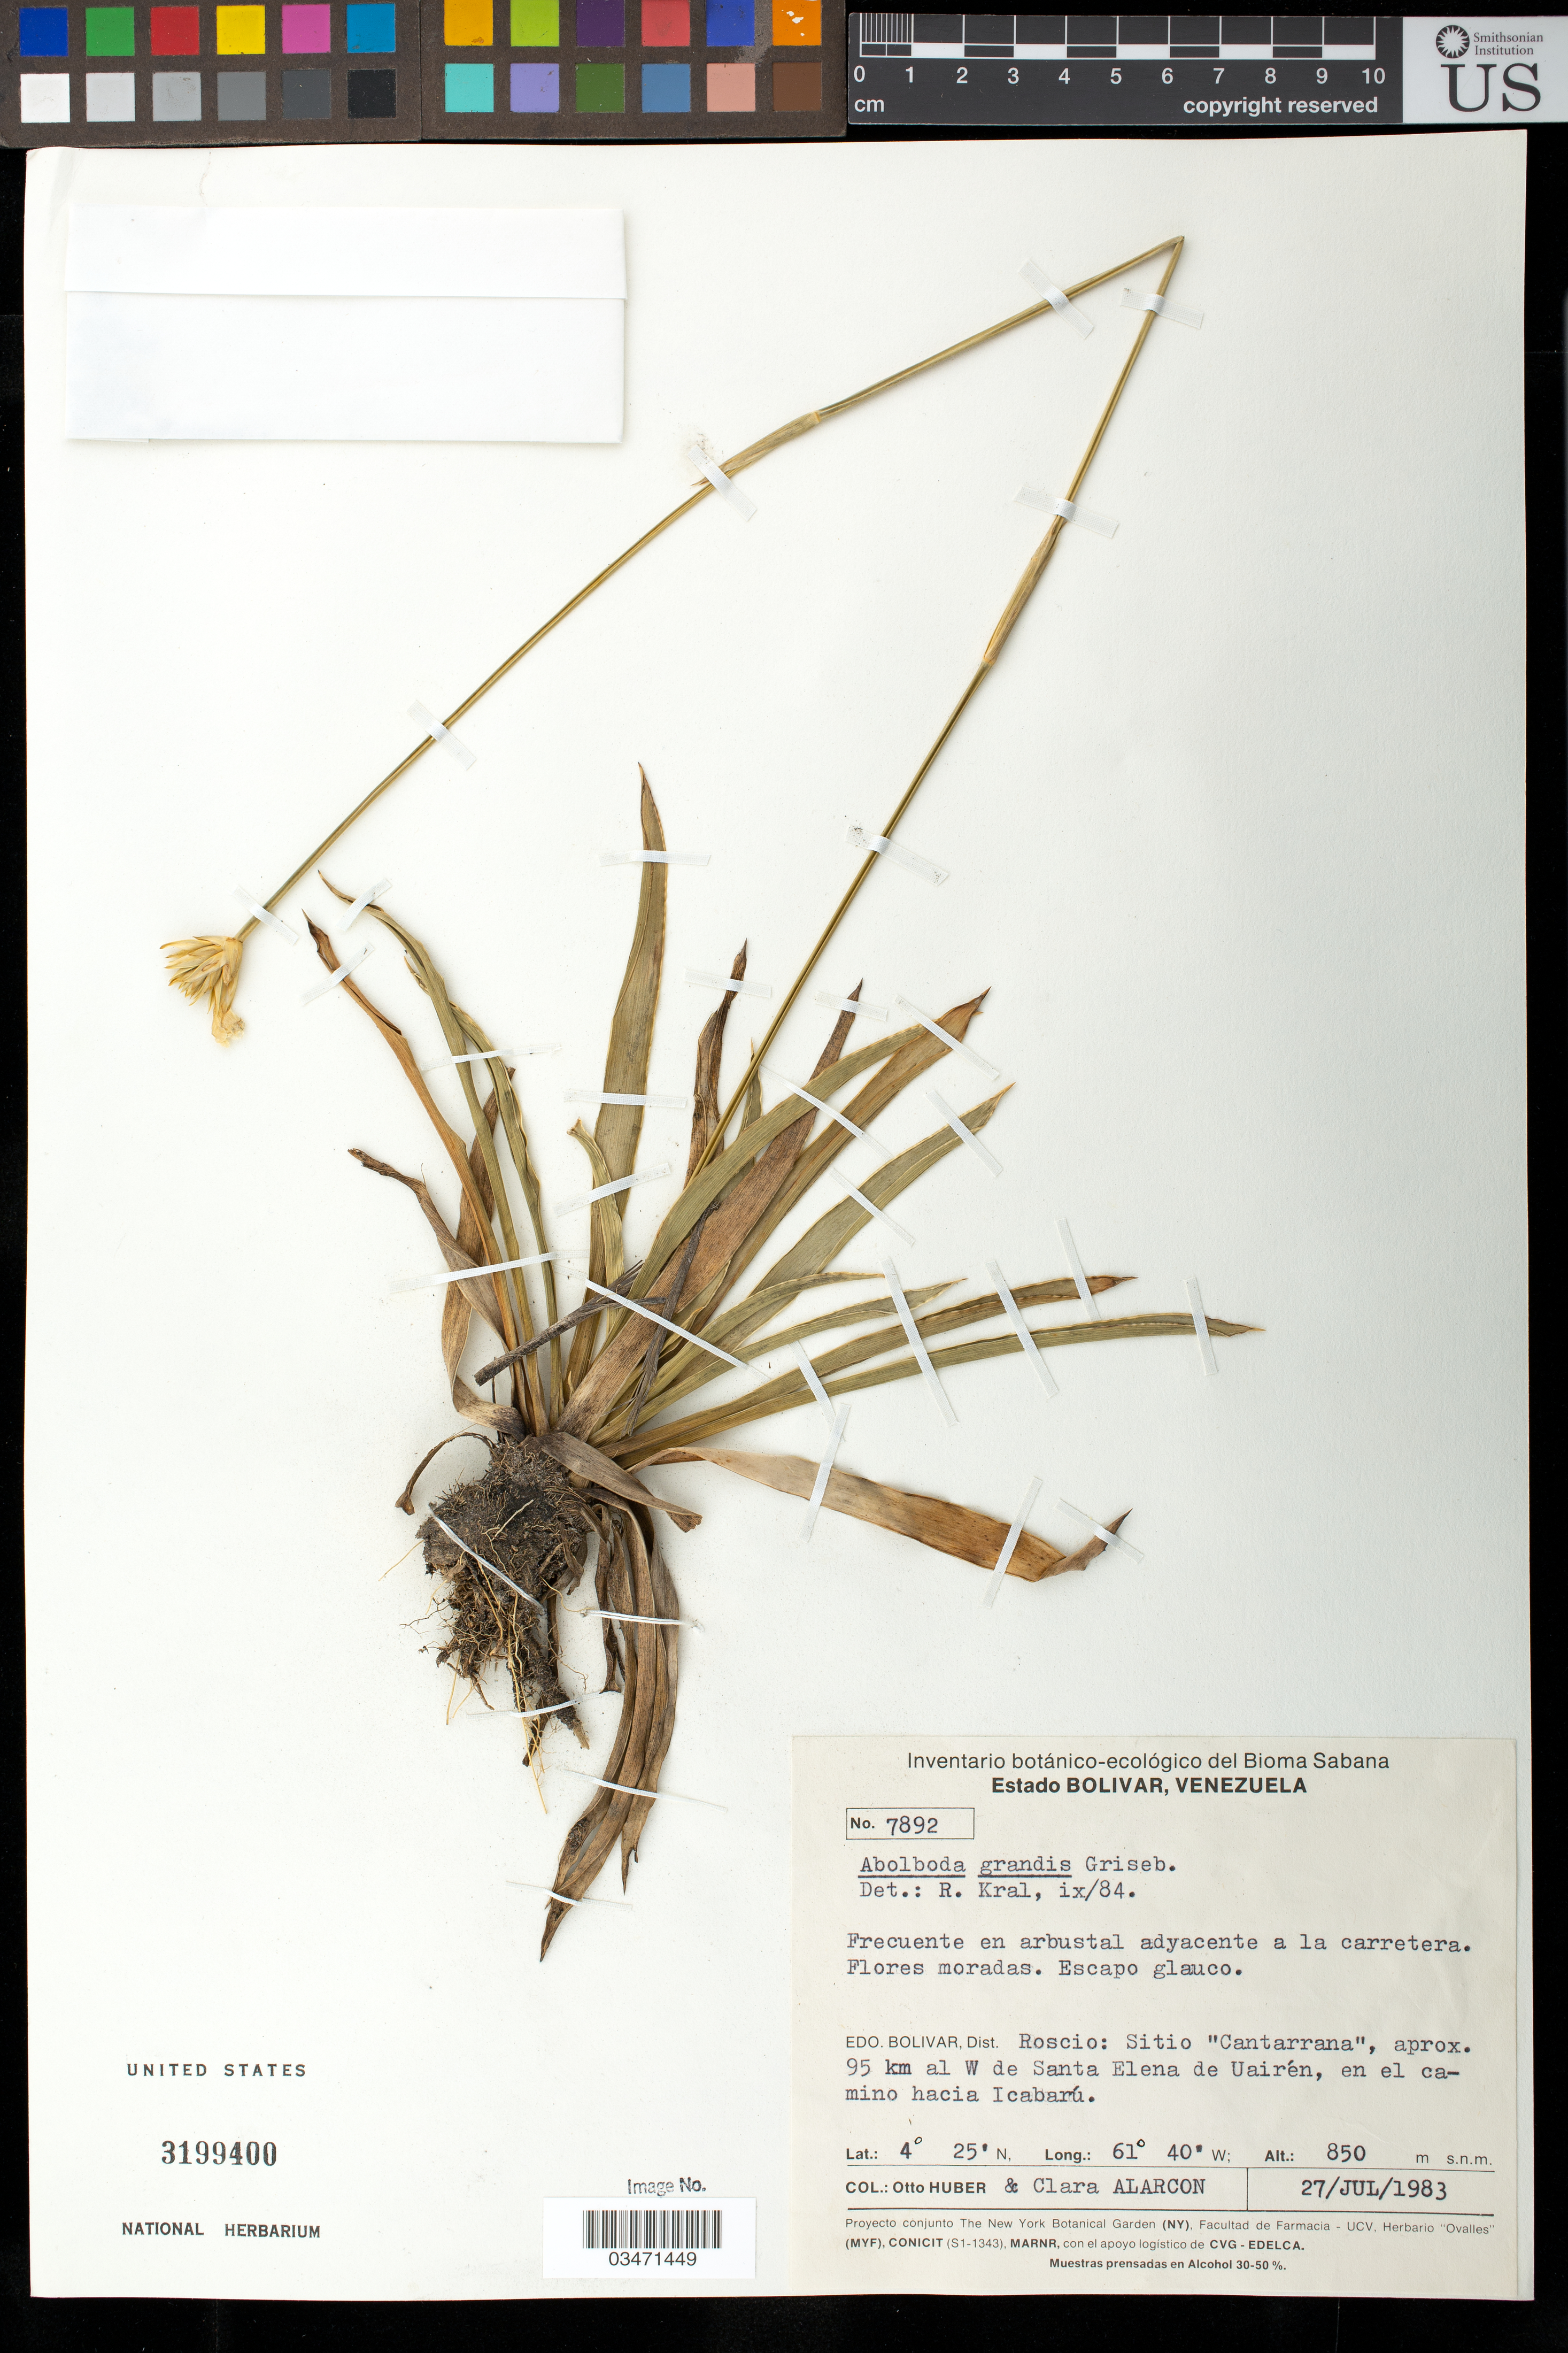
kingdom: Plantae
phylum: Tracheophyta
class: Liliopsida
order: Poales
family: Xyridaceae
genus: Abolboda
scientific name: Abolboda grandis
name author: Griseb.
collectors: O. Huber & C. Alarcon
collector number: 7892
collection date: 1983-07-27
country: Venezuela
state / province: Bolívar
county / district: Roscio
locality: Sitio "Cantarrana", aprox 95 km al W de Santa Elena de Uairén, camino hacia Icabaru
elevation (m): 850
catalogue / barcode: US 3199400